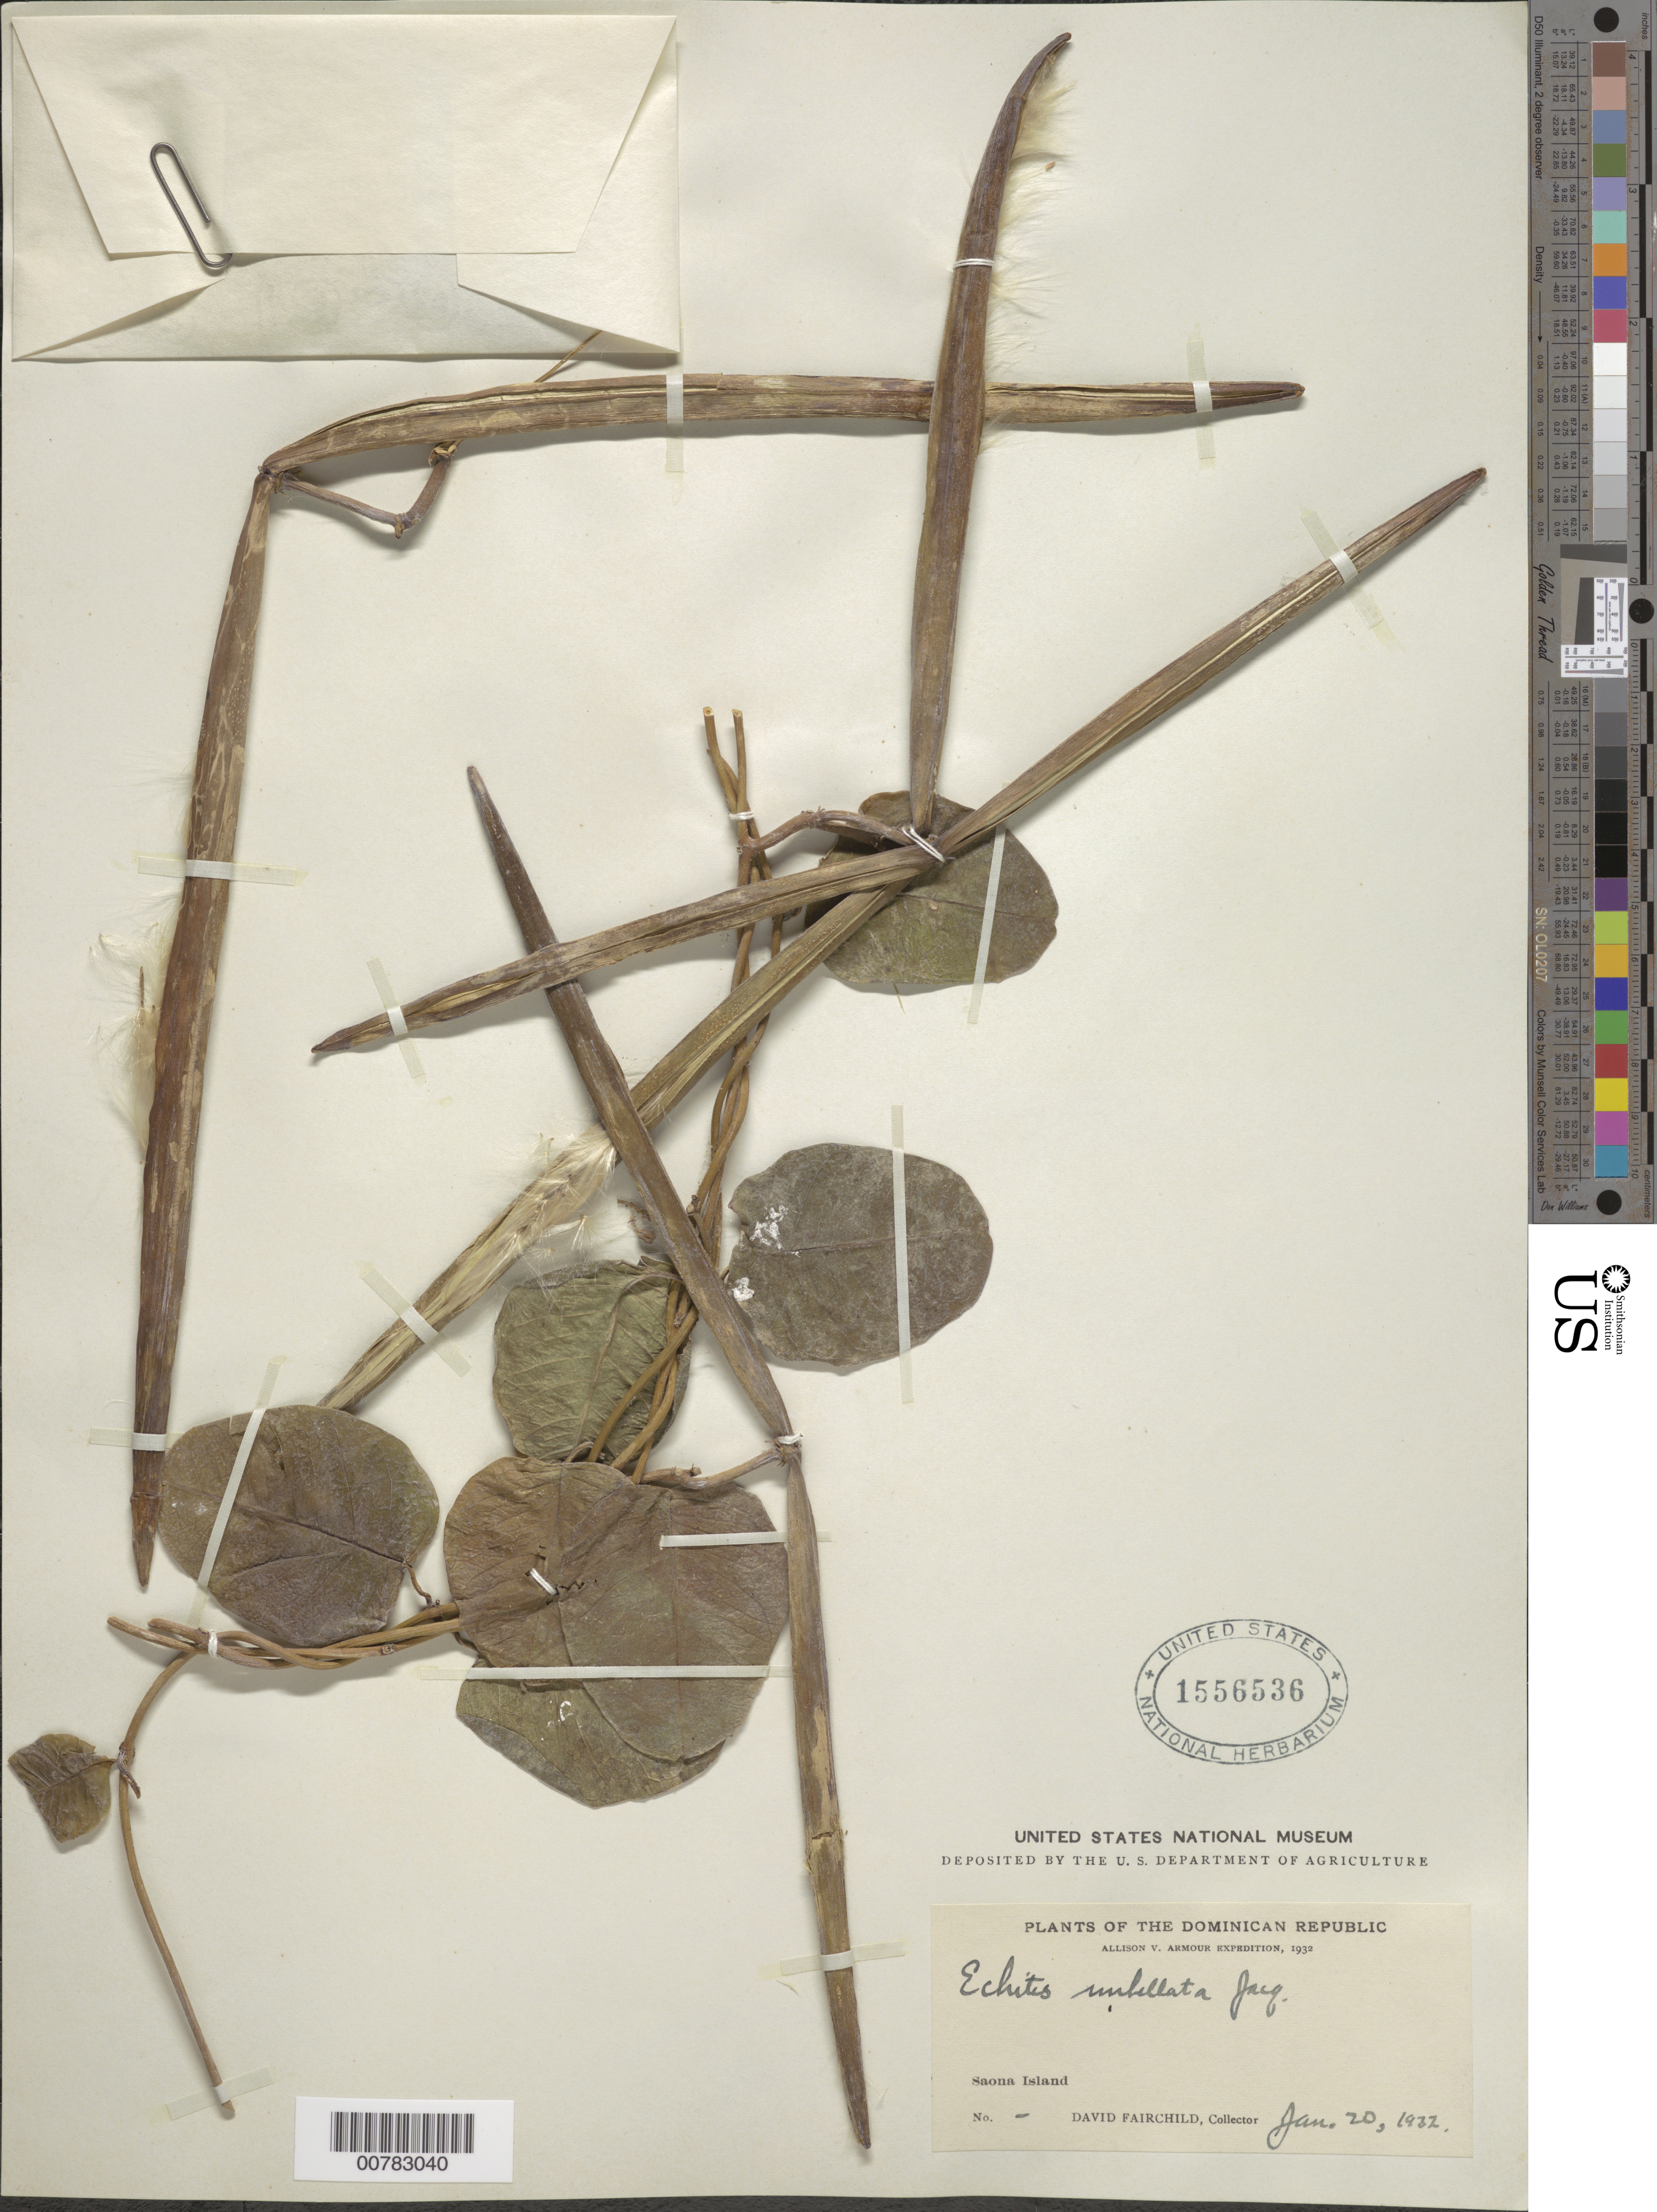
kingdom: Plantae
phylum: Tracheophyta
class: Magnoliopsida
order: Gentianales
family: Apocynaceae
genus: Echites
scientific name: Echites umbellatus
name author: Jacq.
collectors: D. Fairchild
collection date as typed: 20 Jan 1932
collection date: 1932-01-20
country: Dominican Republic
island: Hispaniola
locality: Saona Island.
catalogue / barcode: US 1556536